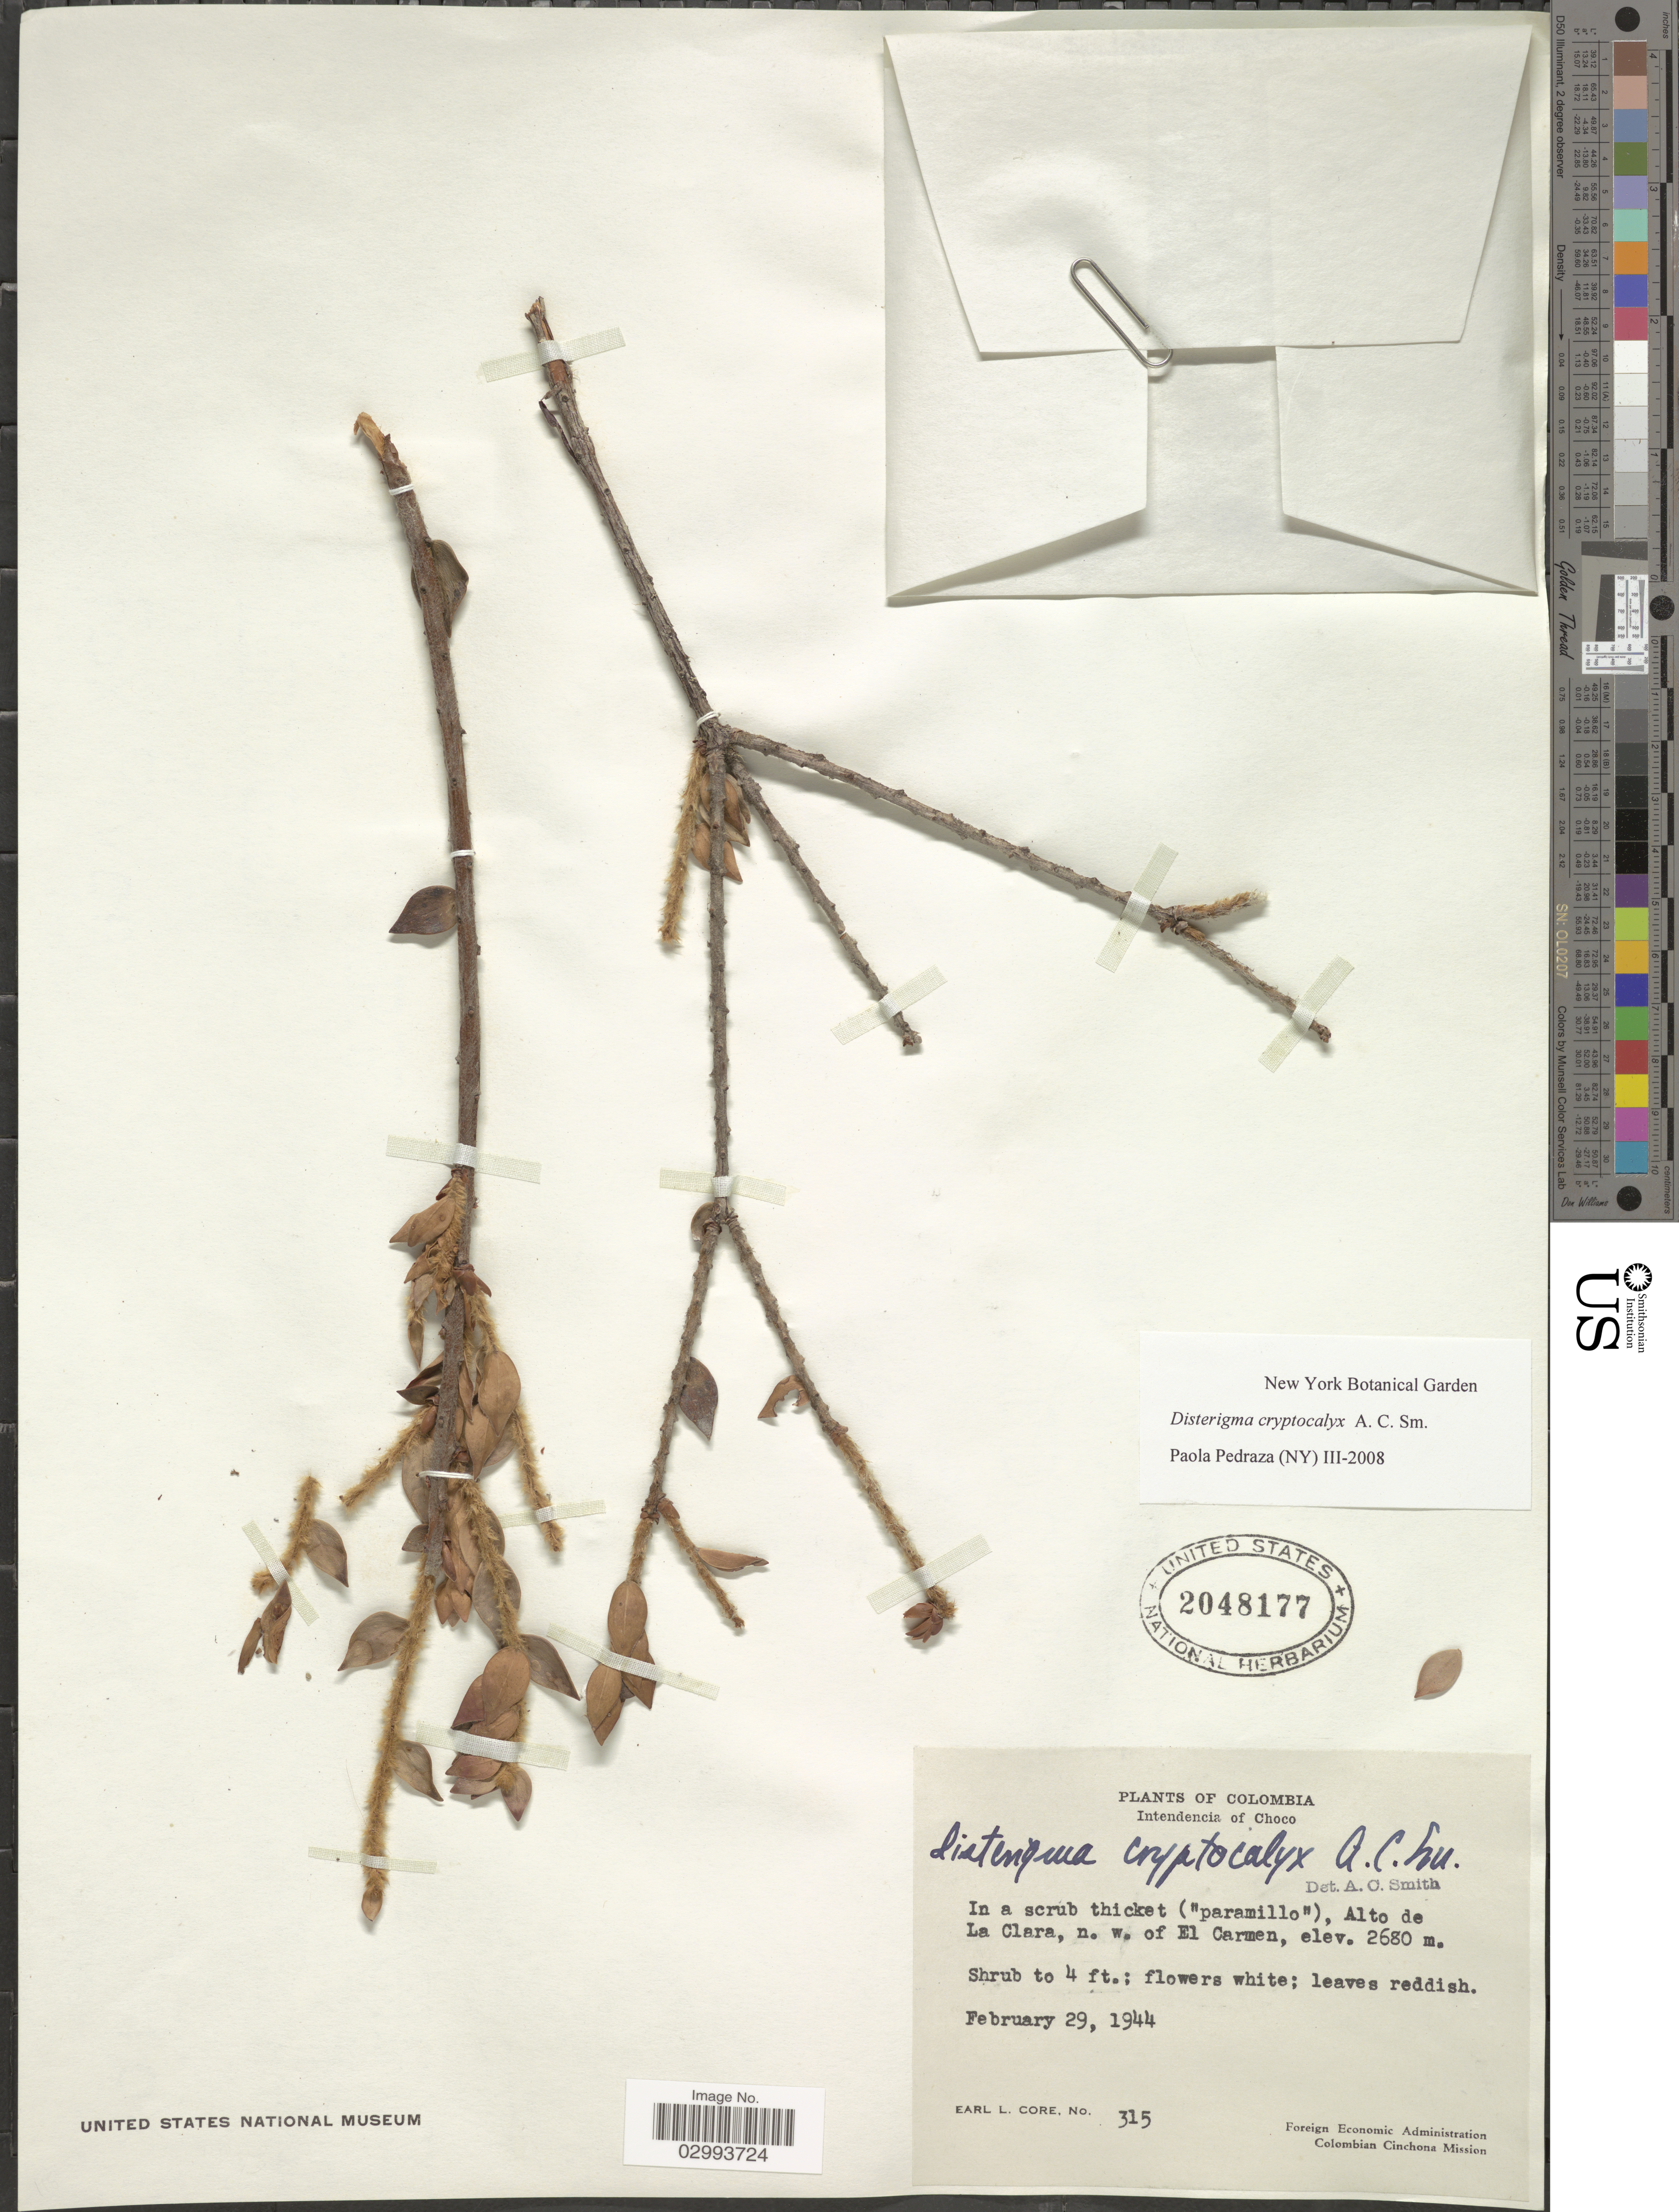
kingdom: Plantae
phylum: Tracheophyta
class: Magnoliopsida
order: Ericales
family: Ericaceae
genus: Disterigma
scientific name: Disterigma cryptocalyx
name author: A.C. Sm.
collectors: E. L. Core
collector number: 315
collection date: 1944-02-29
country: Colombia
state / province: Chocó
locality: Intendencia of Choco, Alto de La Clara, n.w. of El Carmen.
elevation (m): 2680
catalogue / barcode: US 2048117